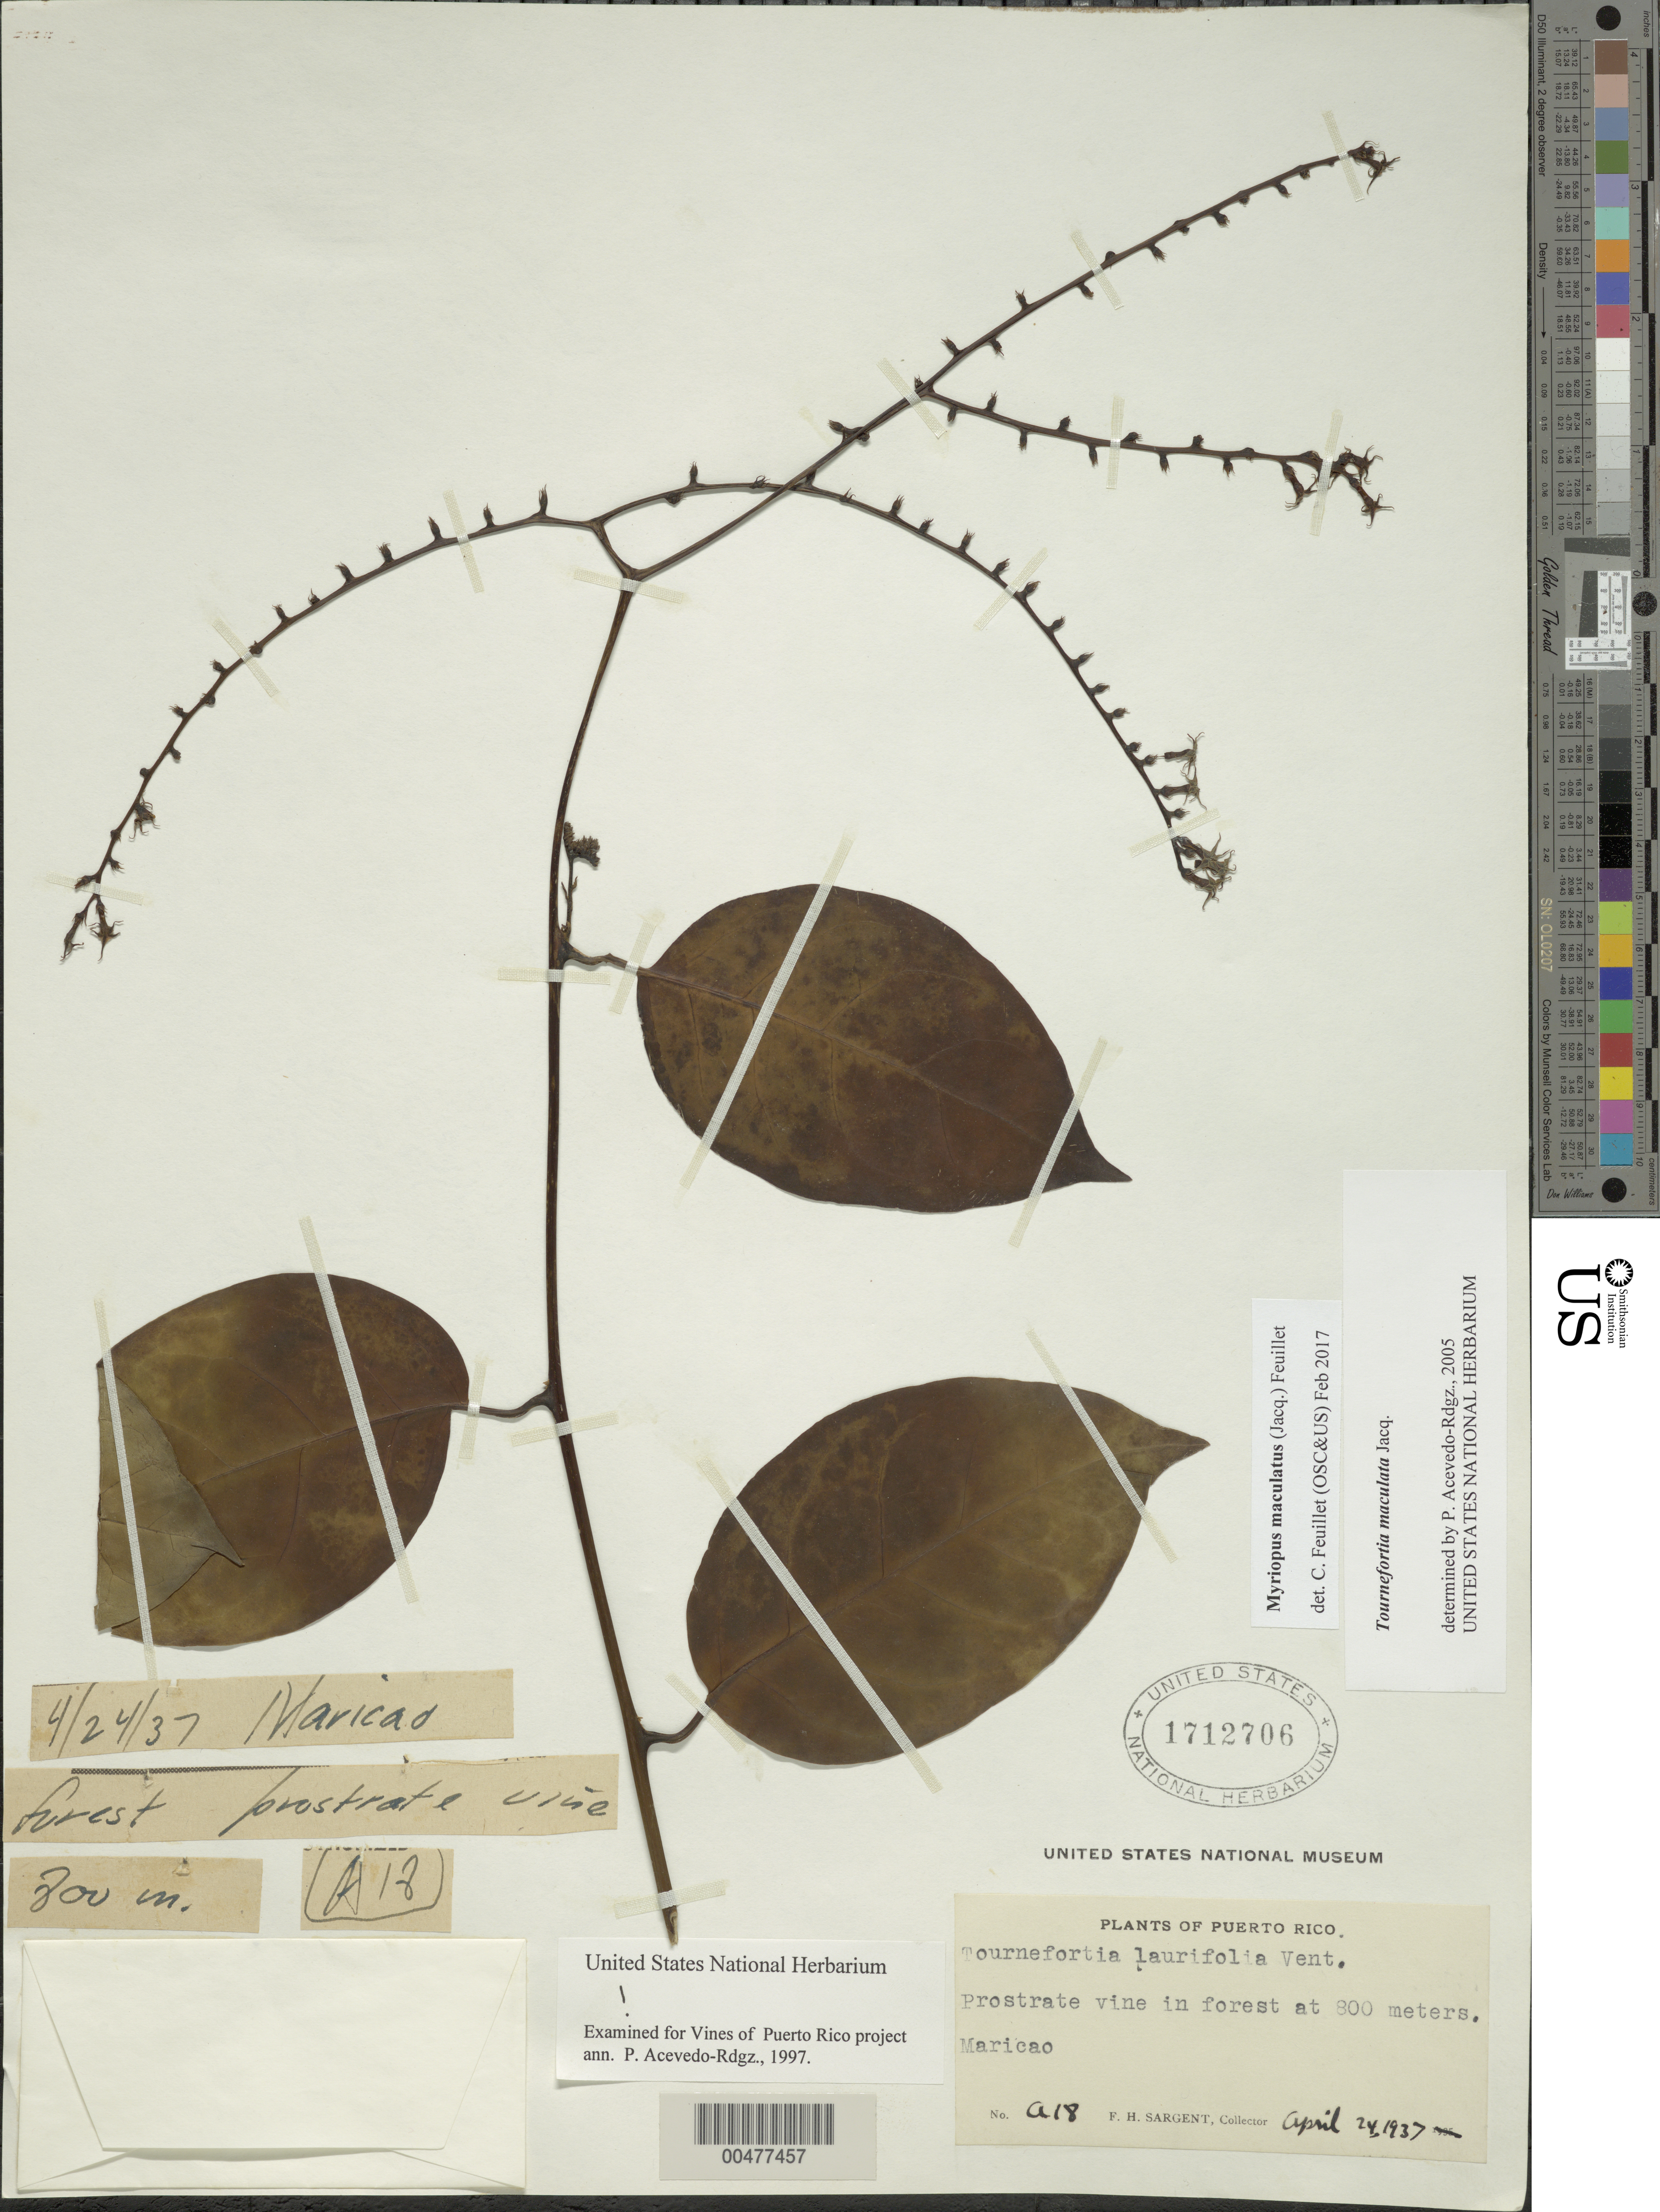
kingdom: Plantae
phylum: Tracheophyta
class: Magnoliopsida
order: Boraginales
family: Heliotropiaceae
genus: Myriopus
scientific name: Myriopus maculatus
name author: (Jacq.) Feuillet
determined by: Feuillet, C.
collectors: F. H. Sargent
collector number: A18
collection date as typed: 24 Apr 1937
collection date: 1937-04-24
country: Puerto Rico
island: Greater Antilles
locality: in forest Maricao.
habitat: In forest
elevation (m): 800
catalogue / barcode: US 1712706